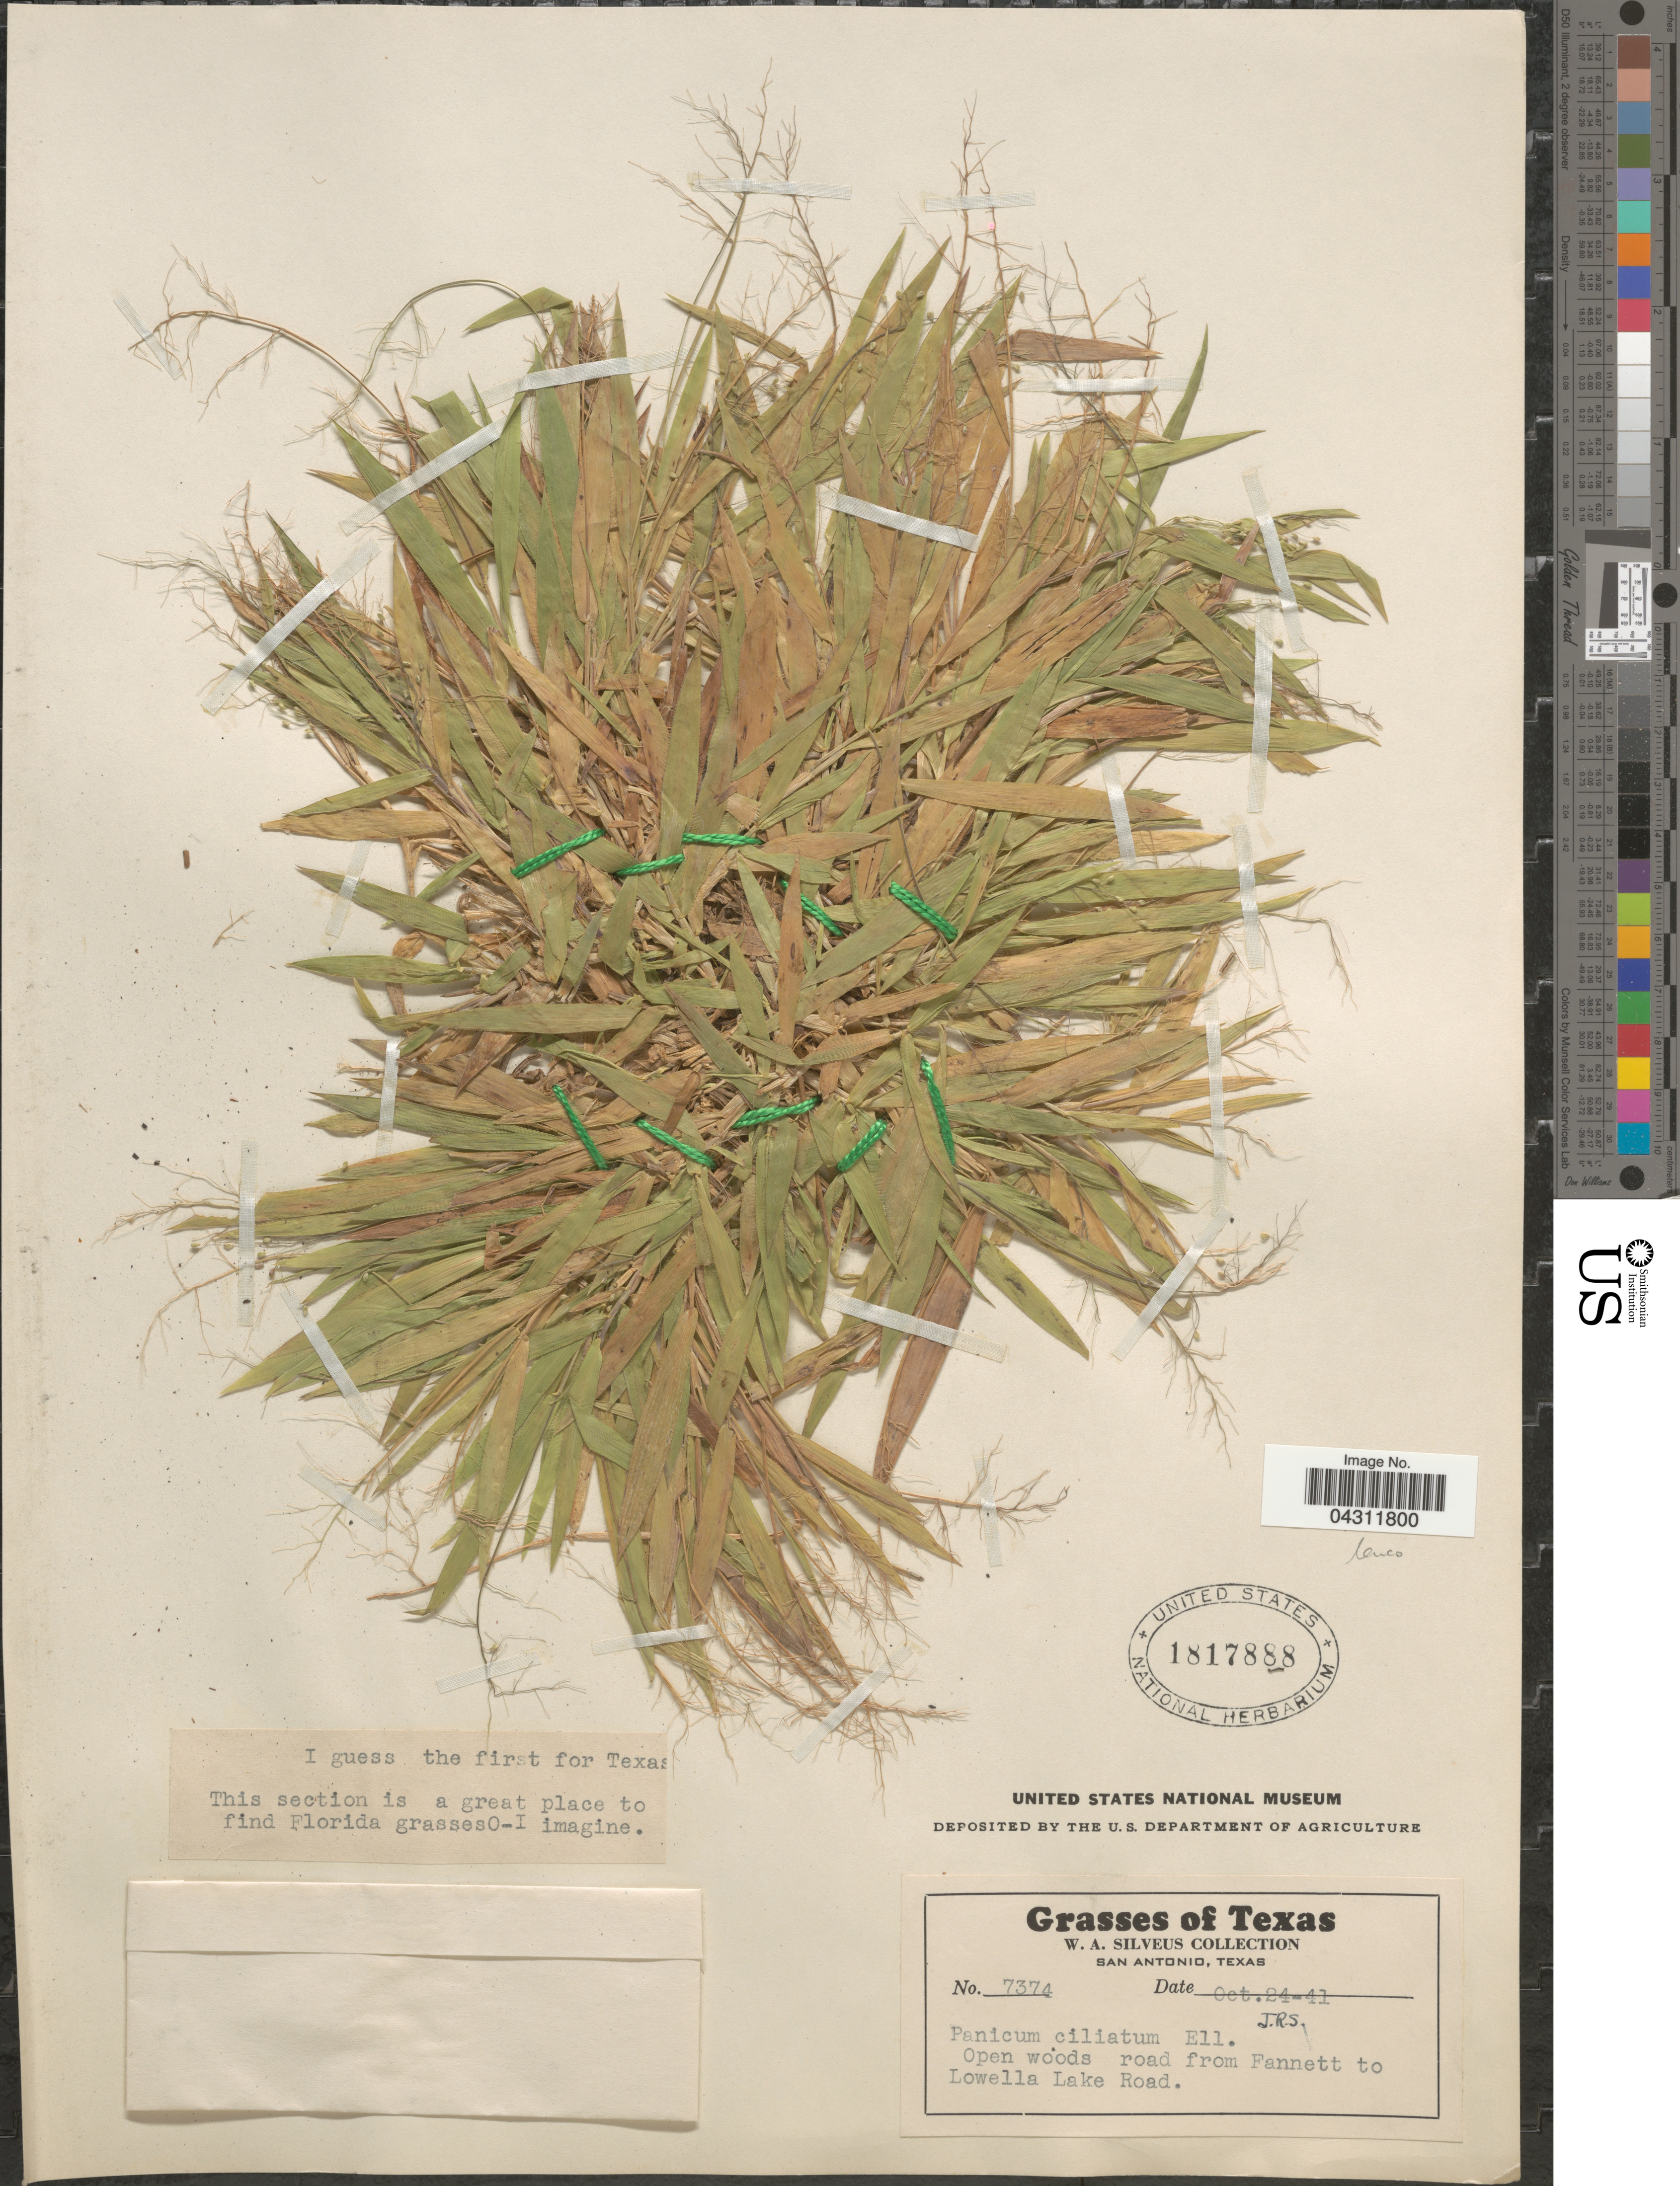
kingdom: Plantae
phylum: Tracheophyta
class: Liliopsida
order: Poales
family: Poaceae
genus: Dichanthelium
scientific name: Dichanthelium strigosum var. leucoblepharis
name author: (Trin.) Freckmann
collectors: W. Silveus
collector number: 7374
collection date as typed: Transcribed d/m/y: 24/10/41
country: United States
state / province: Texas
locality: Open woods road from Fannett to Lowella Lake Road.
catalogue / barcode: US 1817888